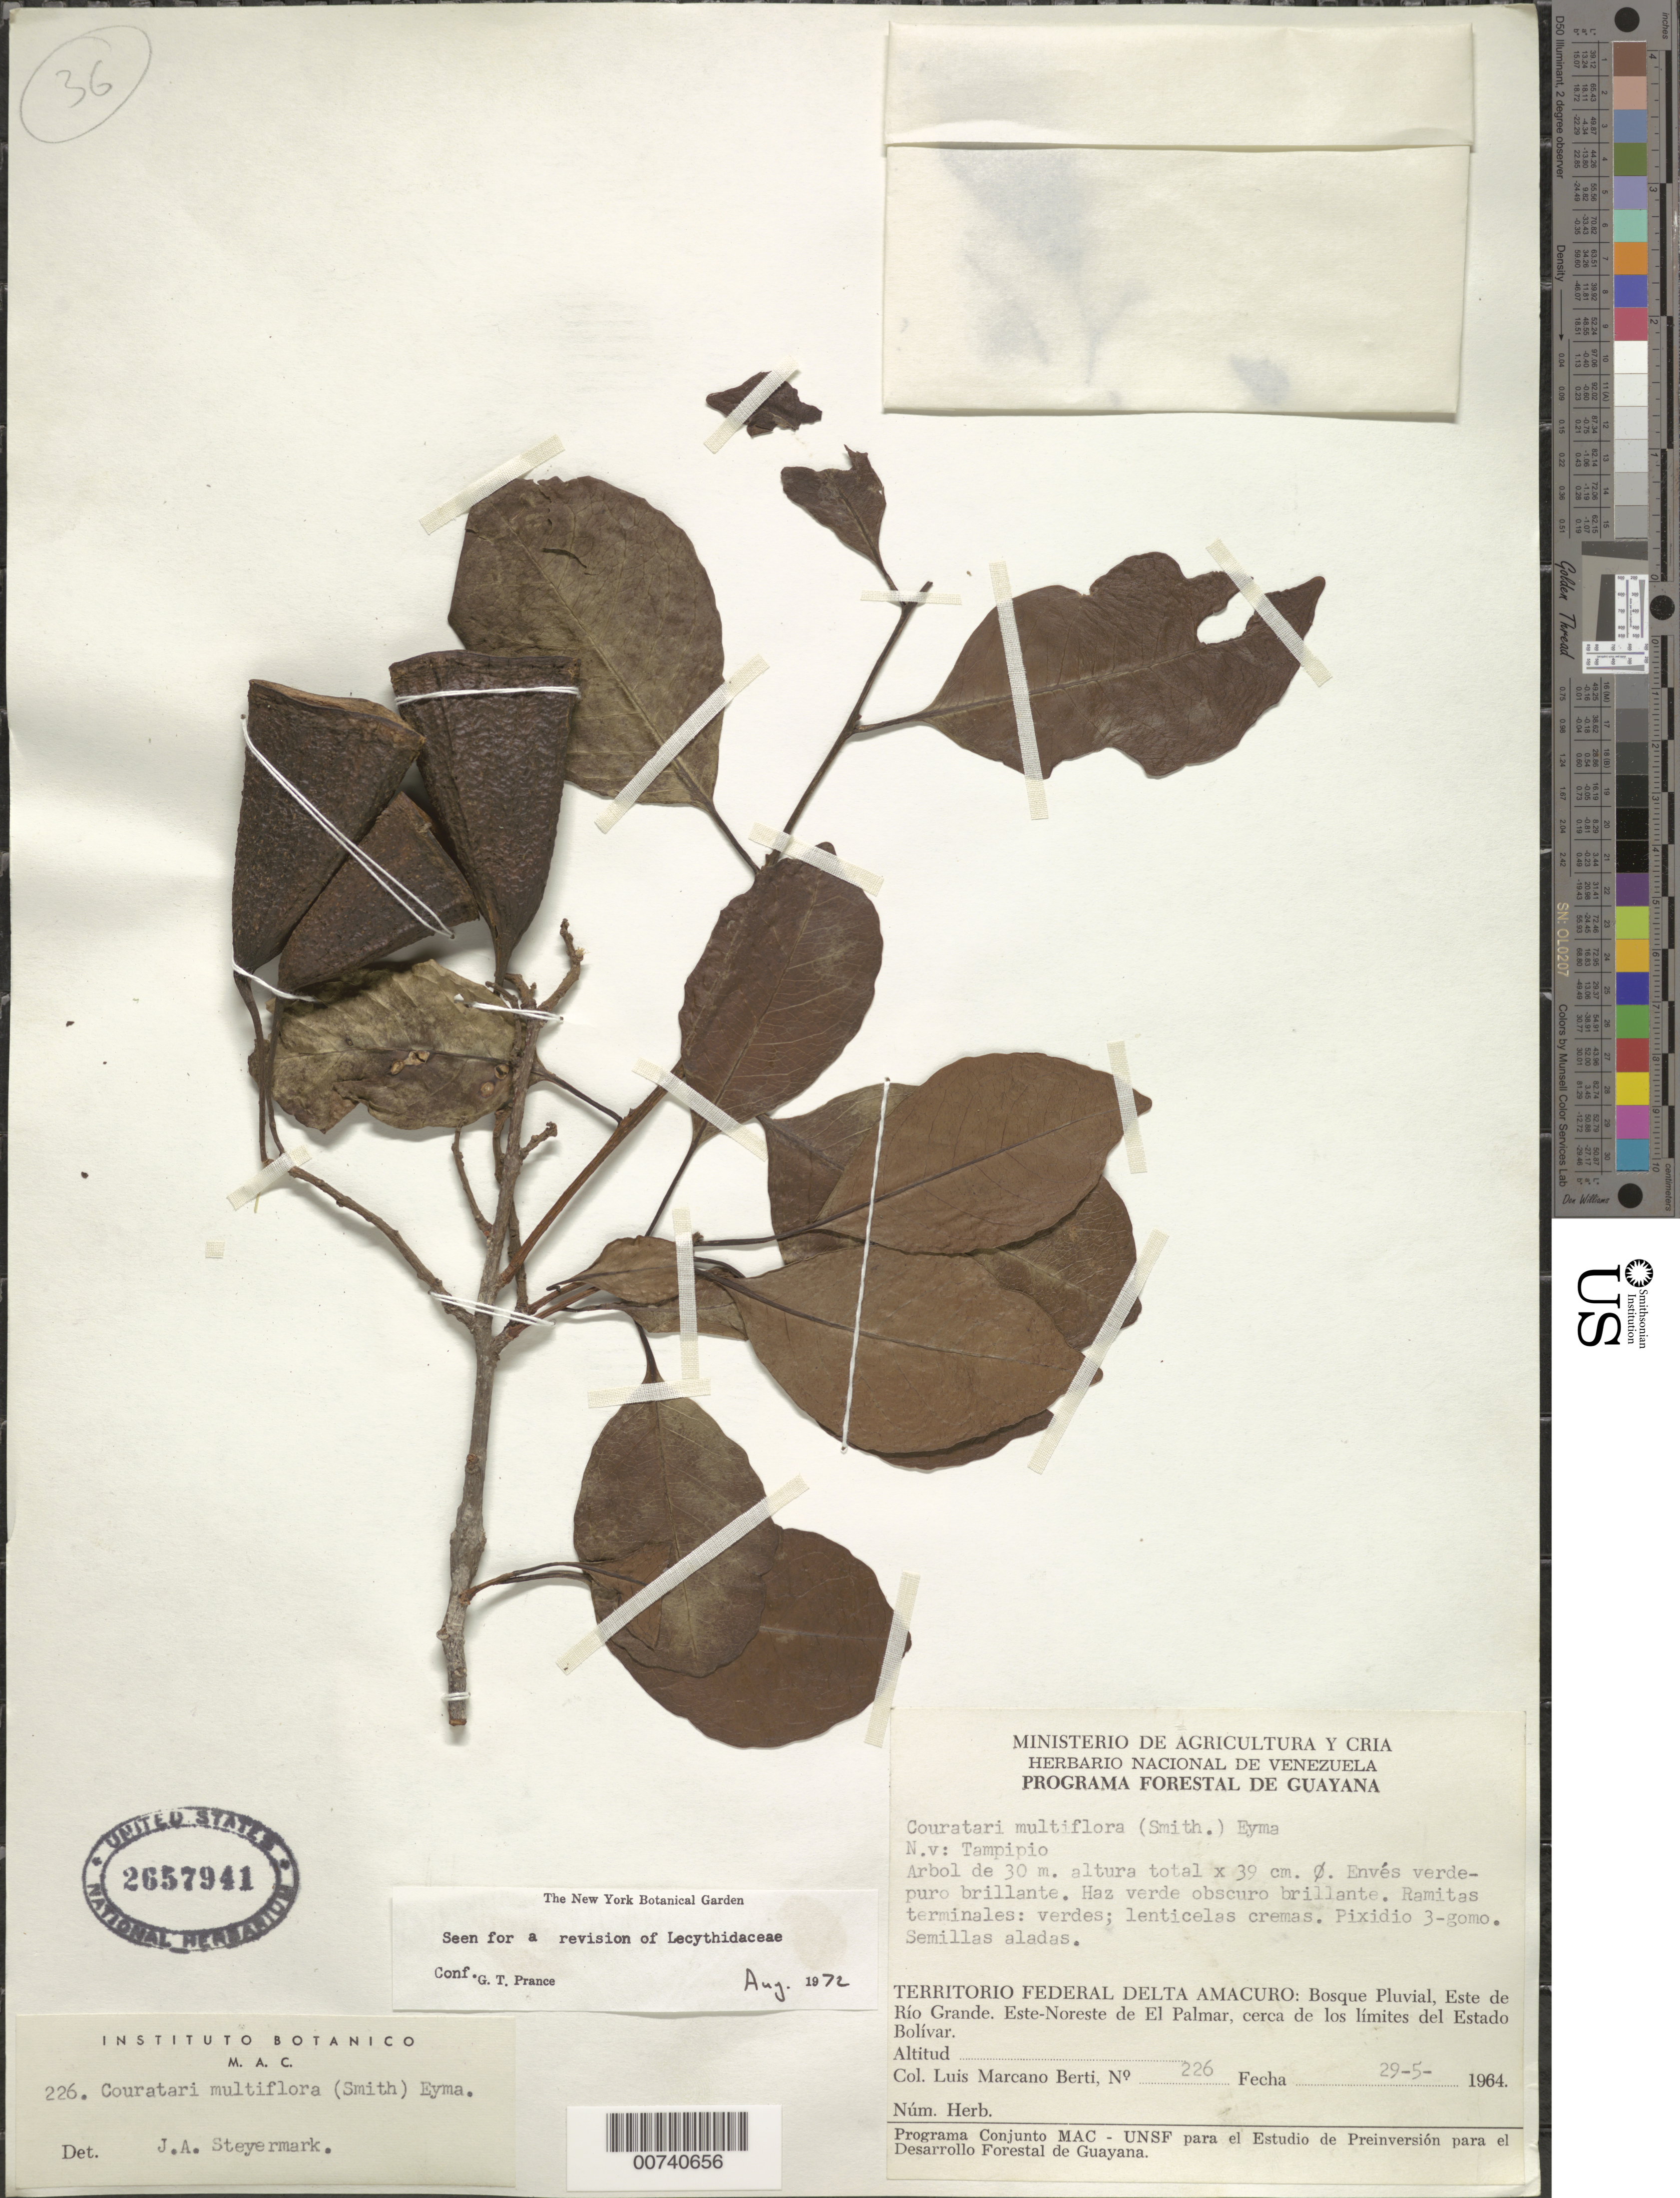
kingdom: Plantae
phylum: Tracheophyta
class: Magnoliopsida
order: Ericales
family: Lecythidaceae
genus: Couratari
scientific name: Couratari multiflora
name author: (Sm.) Eyma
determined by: Prance, G. T.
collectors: L. Marcano-Berti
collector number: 226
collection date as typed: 29-May-64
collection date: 1964-05-29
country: Venezuela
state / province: Delta Amacuro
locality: Este de Río Grande, ENE de El Palmar, cerca de los limites del Estado Bolívar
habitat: Bosque pluvial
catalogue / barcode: US 2657941